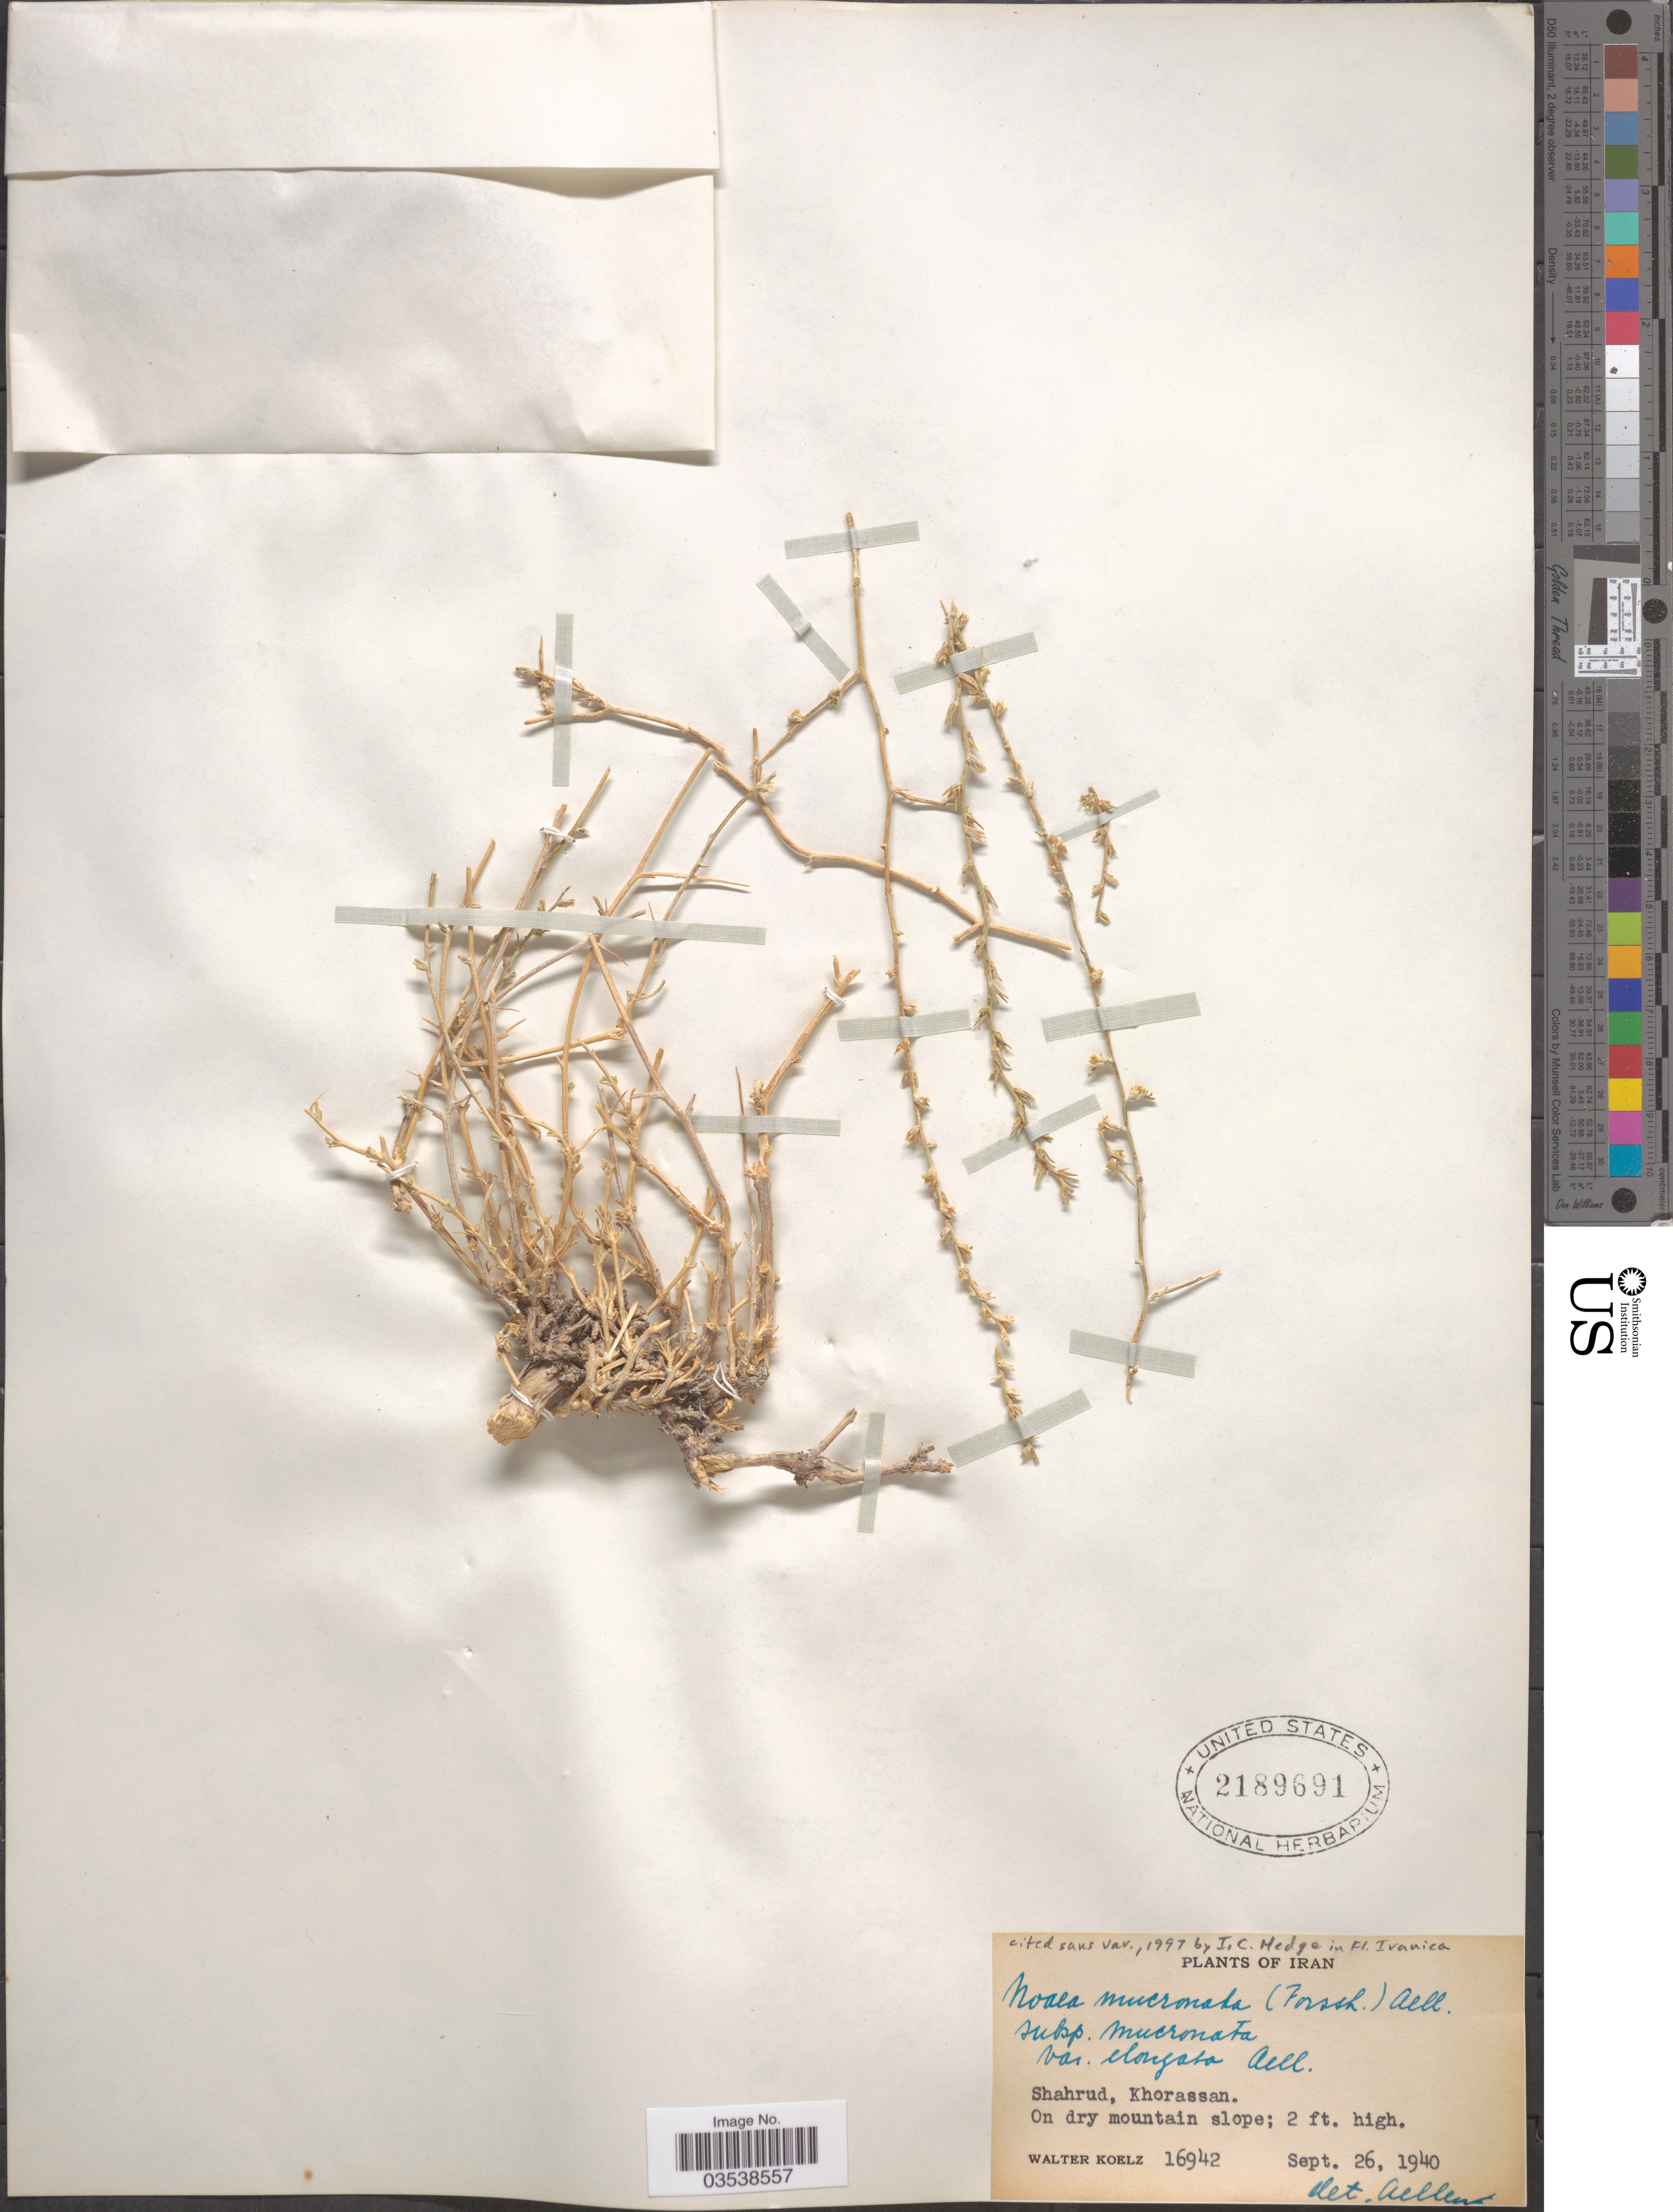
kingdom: Plantae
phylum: Tracheophyta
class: Magnoliopsida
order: Caryophyllales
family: Amaranthaceae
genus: Noaea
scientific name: Noaea mucronata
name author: Aschers. & Schweinf.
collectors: W. N. Koelz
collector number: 16942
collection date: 1940-09-26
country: Iran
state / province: Khorasan [obsolete]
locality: Shahrud, Khorassan.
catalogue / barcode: US 2189691